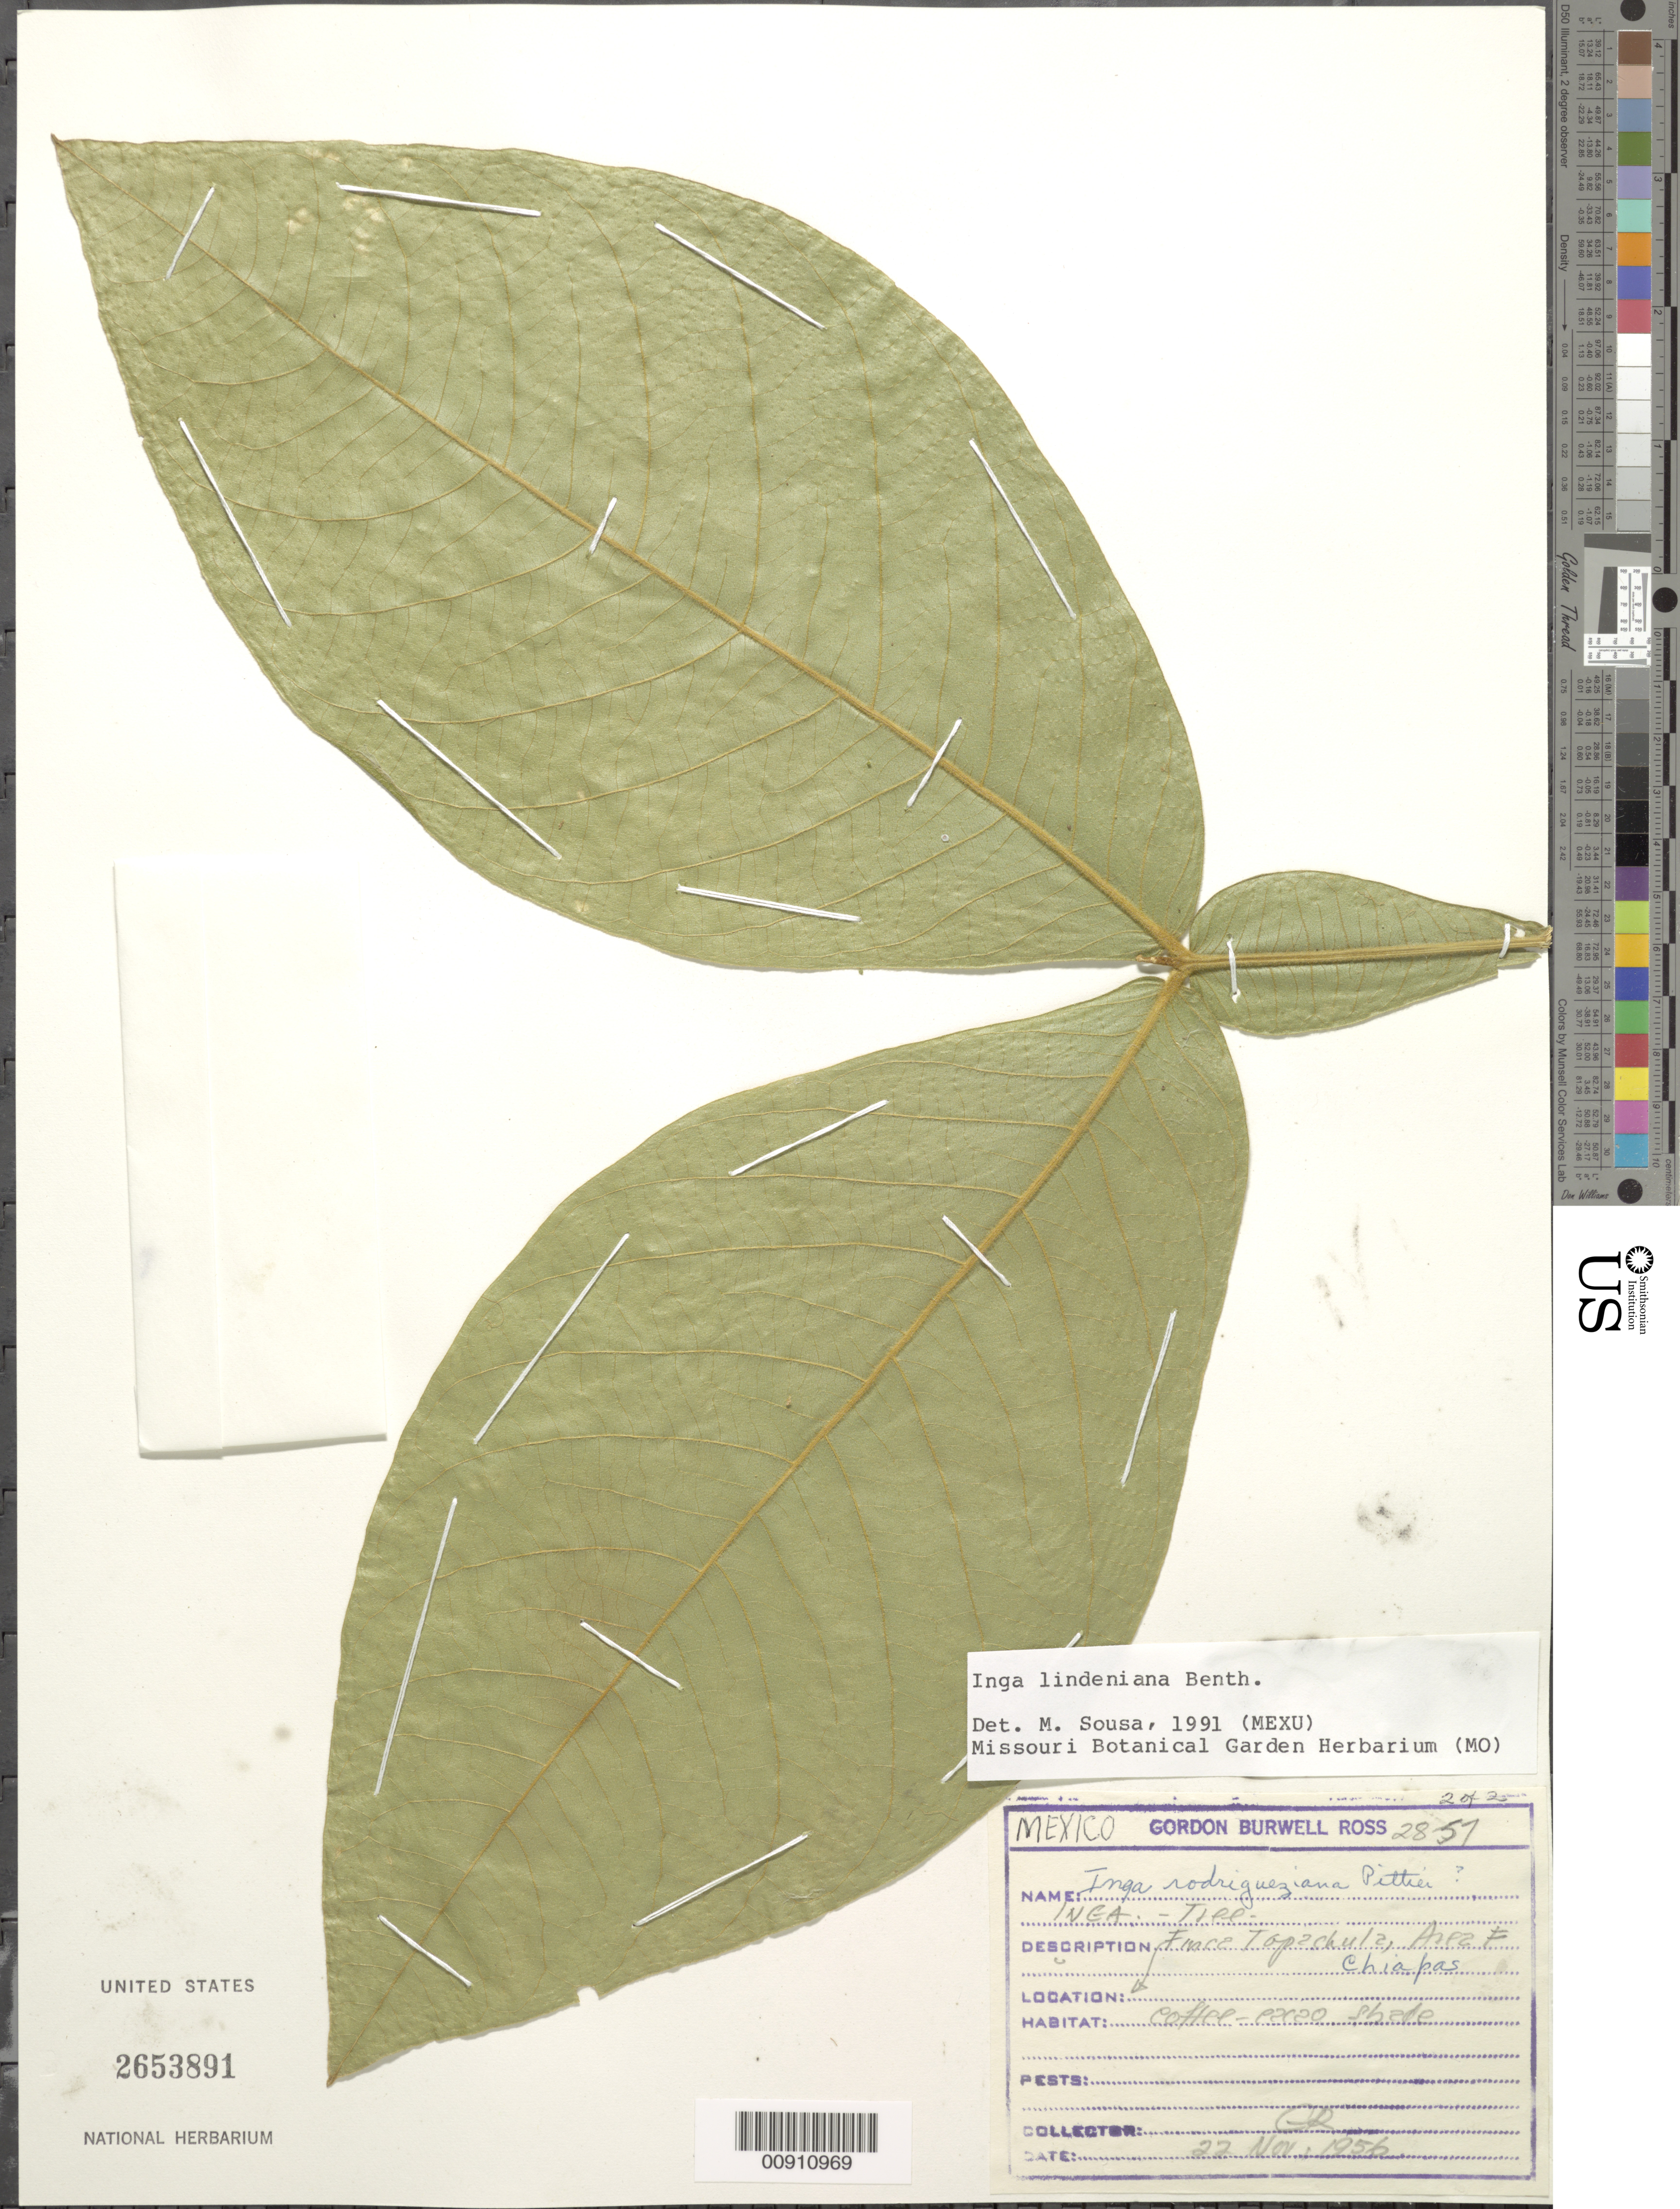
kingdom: Plantae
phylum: Tracheophyta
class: Magnoliopsida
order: Fabales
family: Fabaceae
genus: Inga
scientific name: Inga lindeniana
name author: Benth.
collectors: G. B. Ross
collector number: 28-57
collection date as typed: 22 Nov 1956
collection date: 1956-11-22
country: Mexico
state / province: Chiapas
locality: Chiapas: Finca Tapachula, area F.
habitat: Coffee-cacao shade.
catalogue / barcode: US 2653891